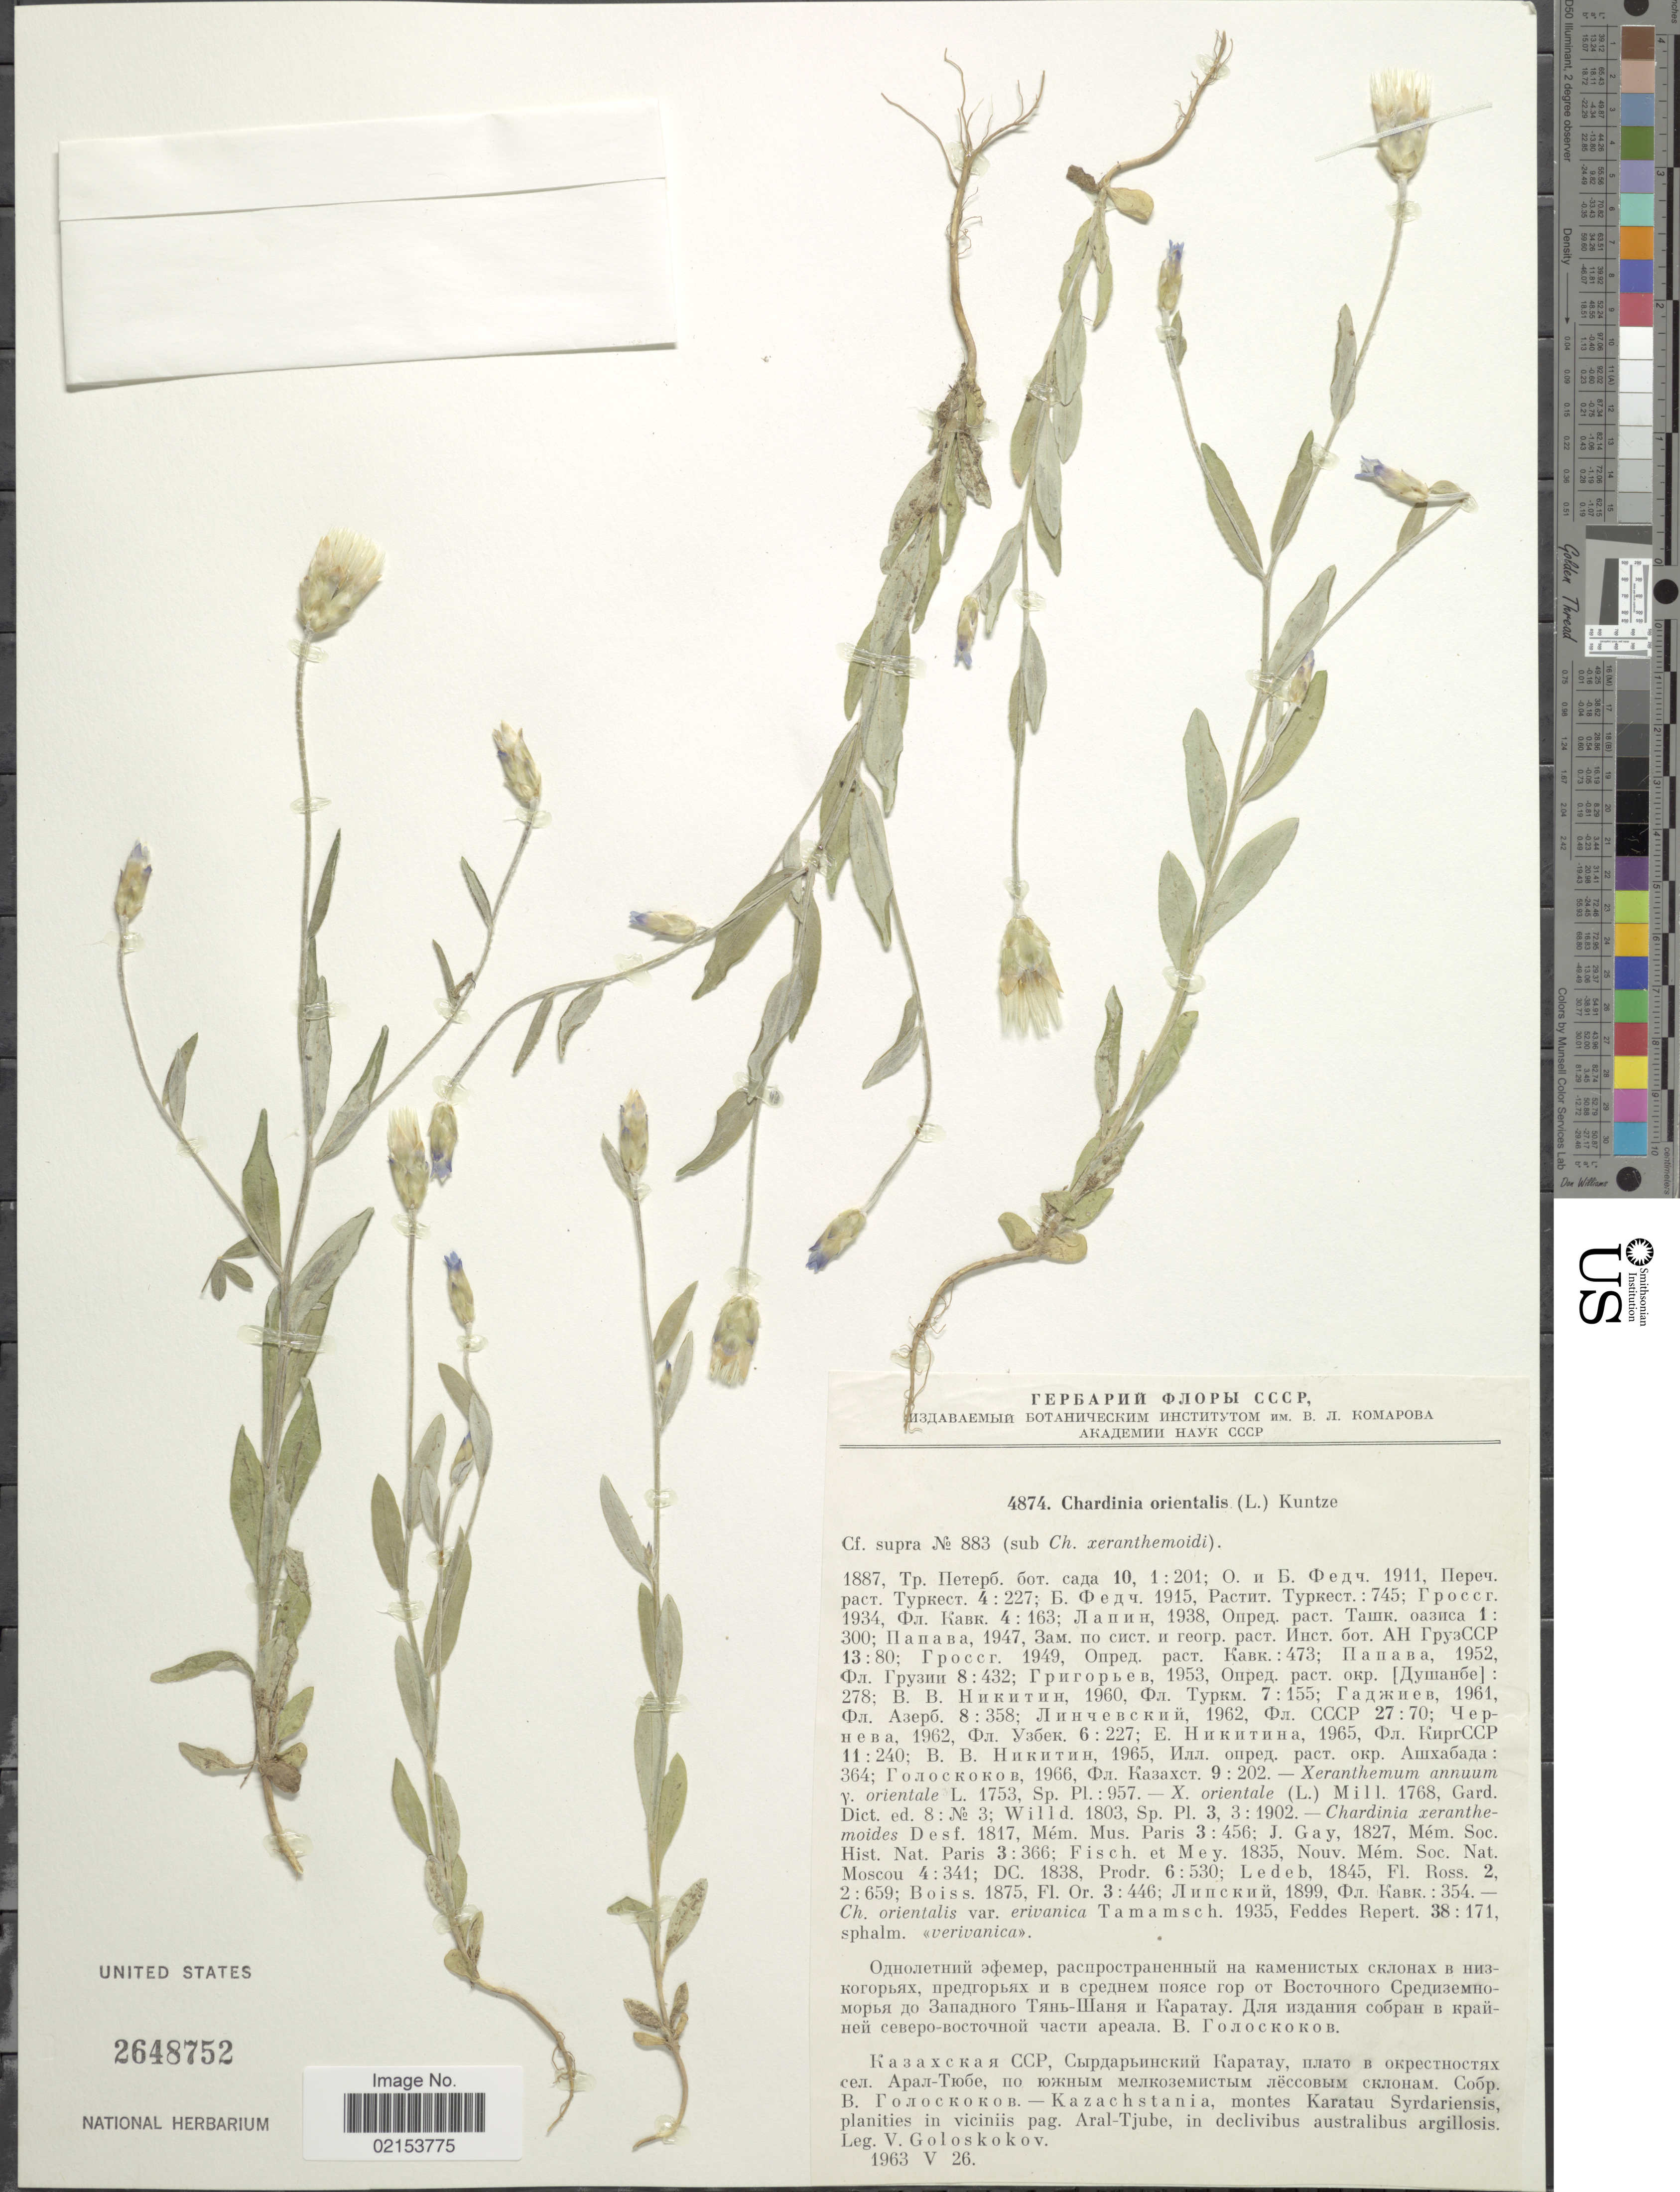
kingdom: Plantae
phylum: Tracheophyta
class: Magnoliopsida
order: Asterales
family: Asteraceae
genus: Chardinia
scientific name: Chardinia orientalis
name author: (L.) Kuntze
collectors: V. P. Goloskokov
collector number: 4874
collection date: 1963-05-26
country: Kazakhstan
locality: Montes Karatau Syrdarniensis, pag. Aral-Tjube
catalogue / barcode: US 2648752